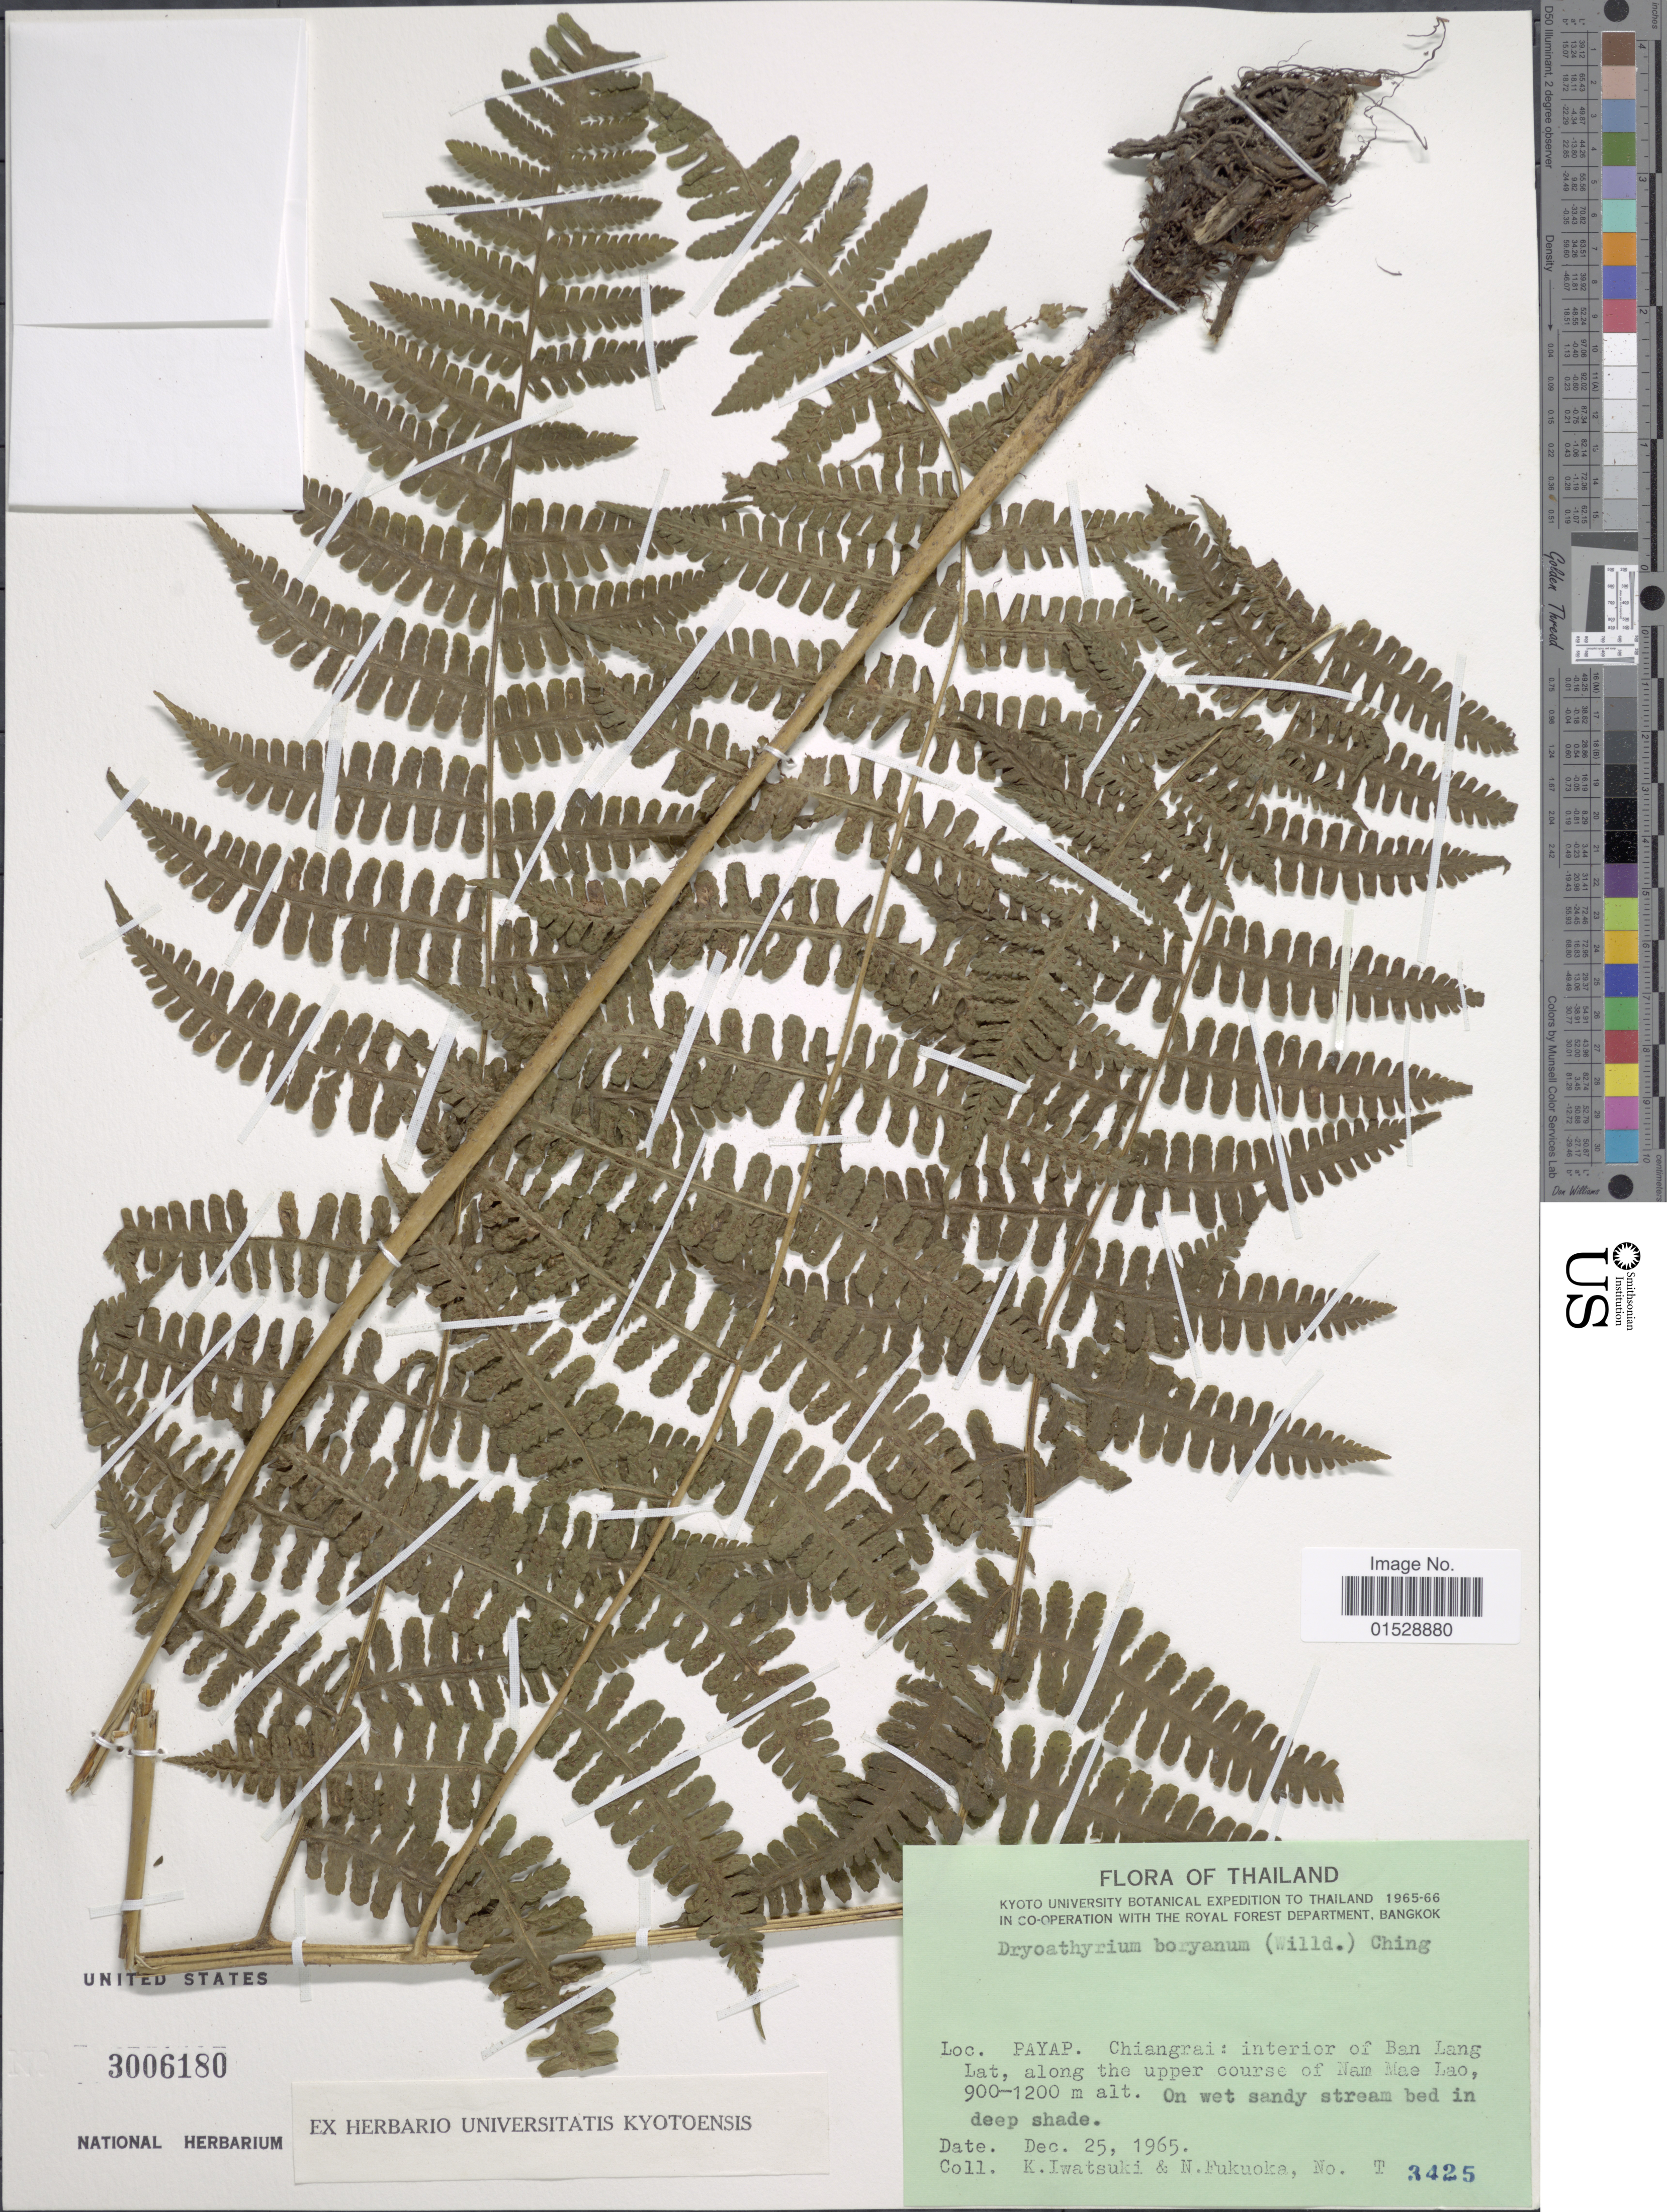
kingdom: Plantae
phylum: Tracheophyta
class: Polypodiopsida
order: Polypodiales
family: Athyriaceae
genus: Deparia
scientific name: Deparia boryana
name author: (Willd.) M. Kato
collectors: K. Iwatsuki & N. Fukuoka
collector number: T3425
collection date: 1965-12-25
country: Thailand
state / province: Chiang Rai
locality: Payap., Chiangrai: interior of Ban Lang Lat, along the upper course of Nam Mae Lao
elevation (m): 900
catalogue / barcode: US 3006180